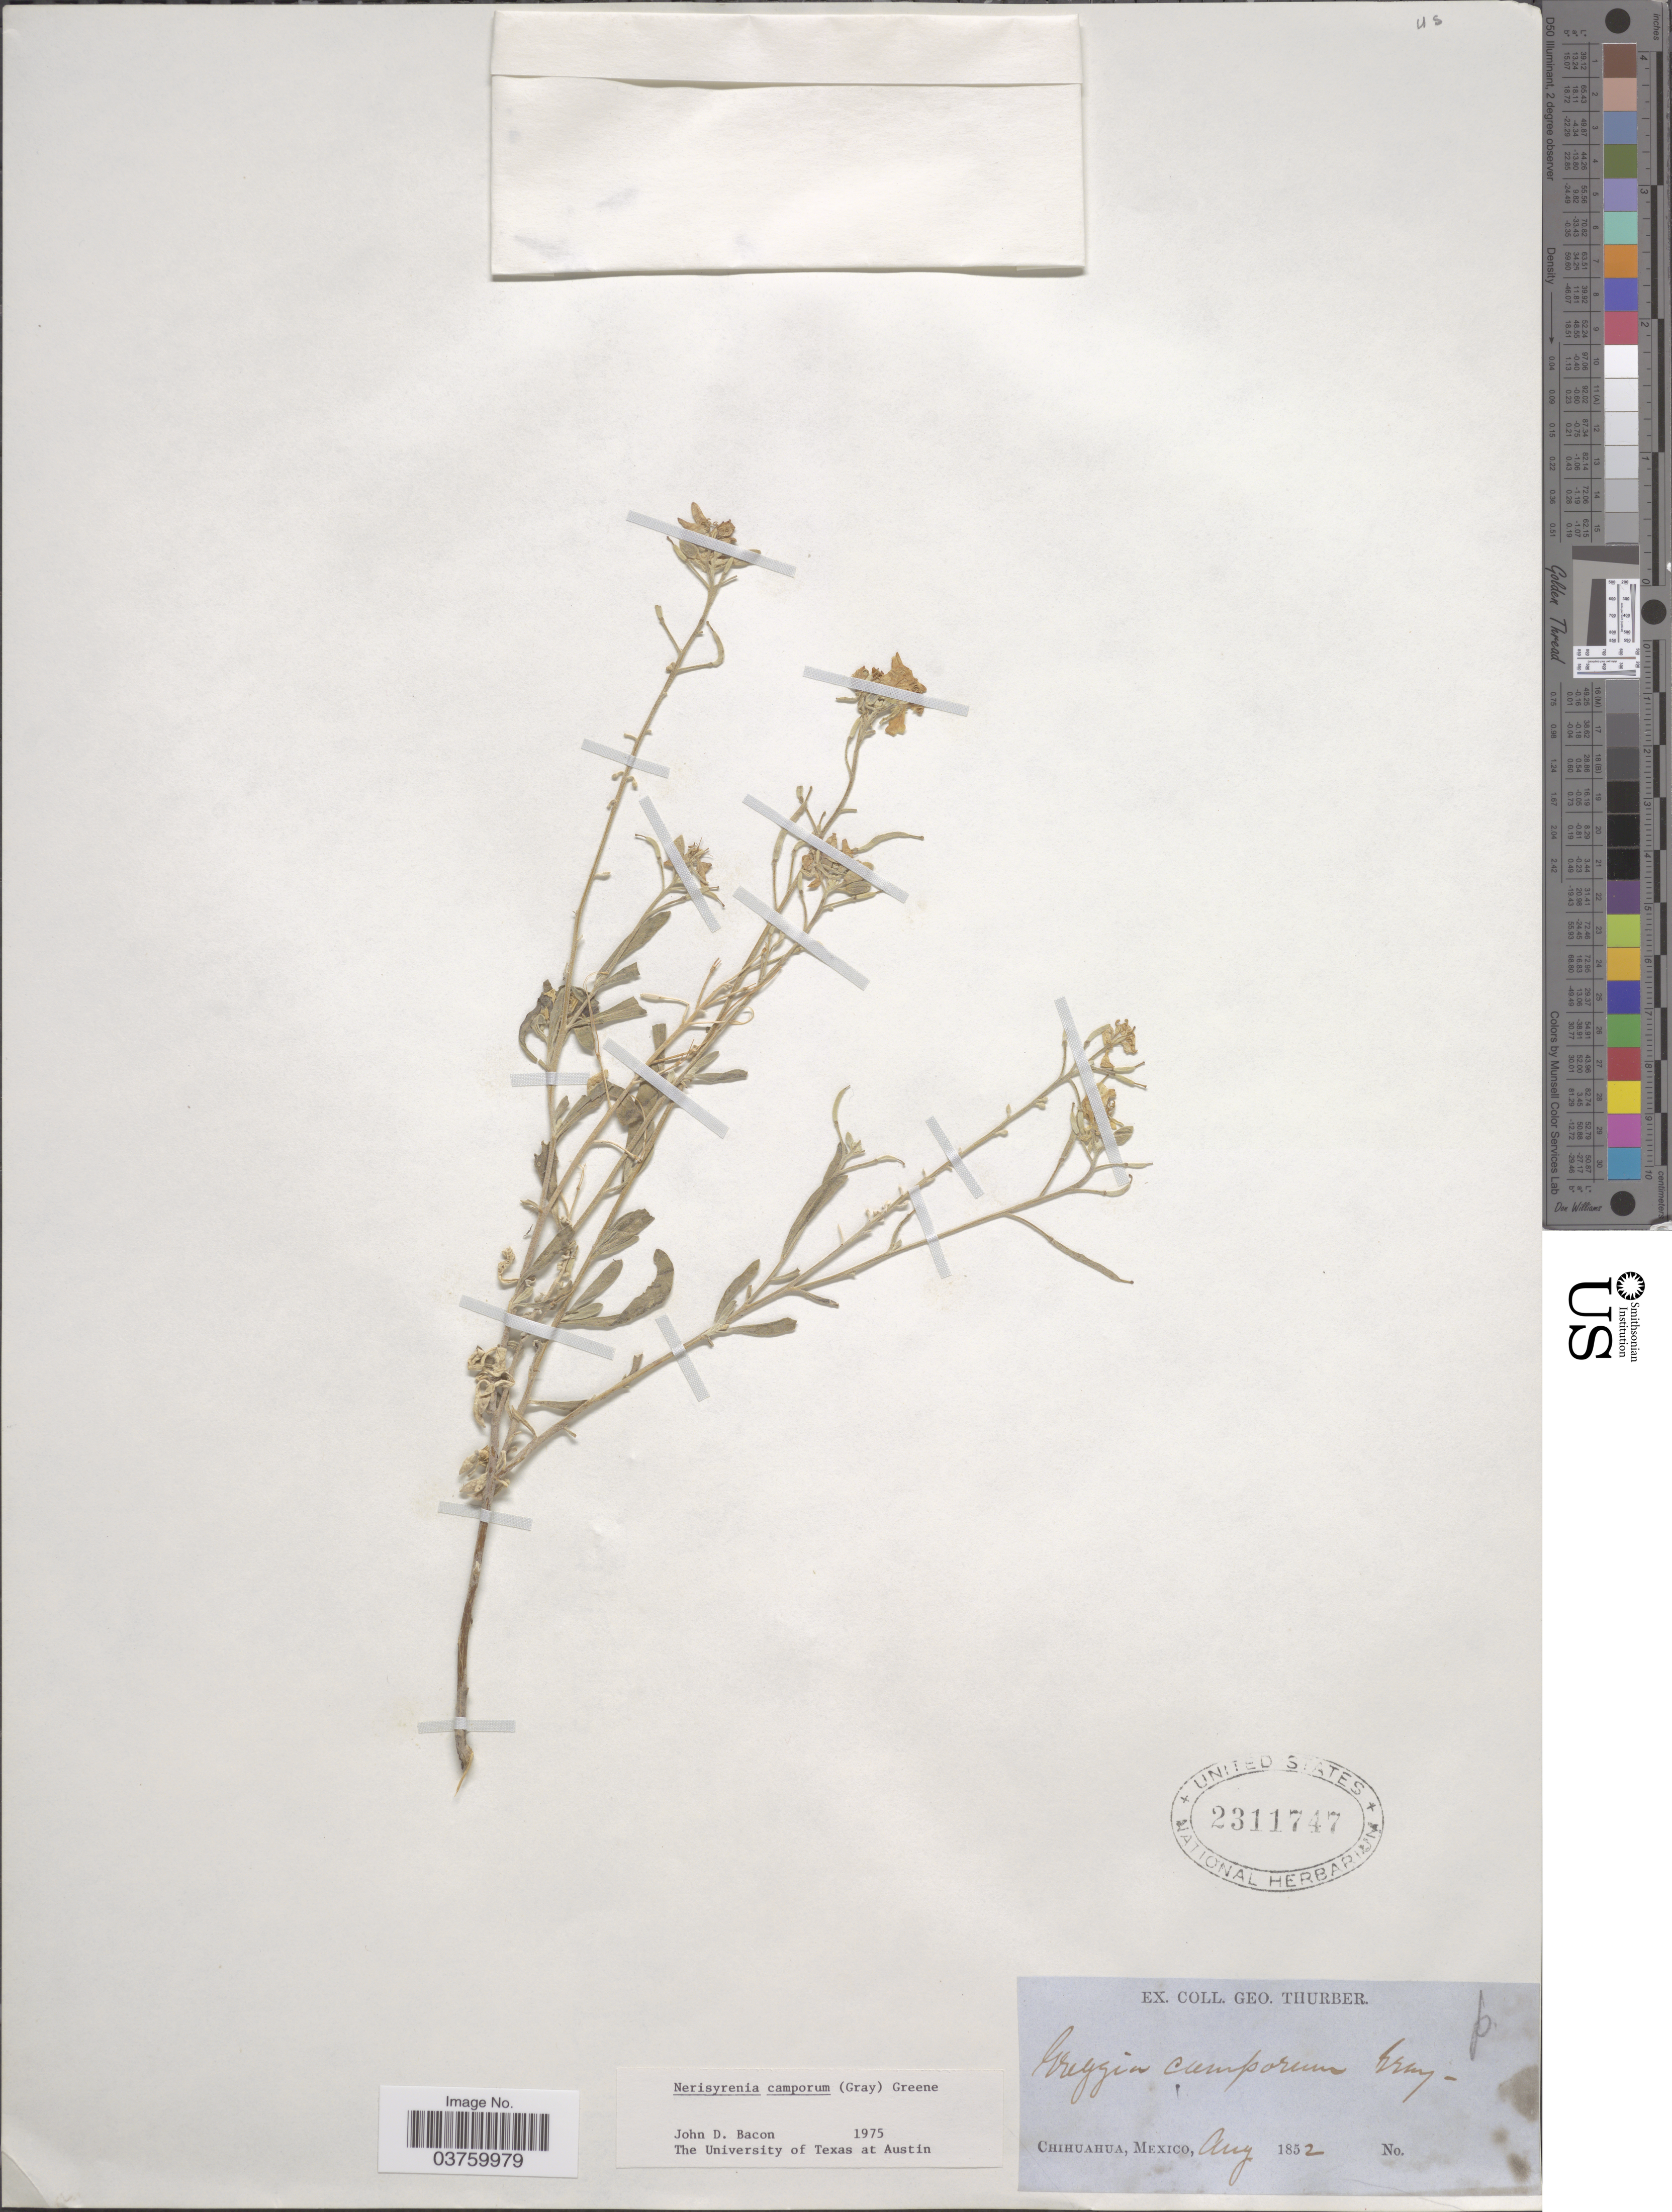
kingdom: Plantae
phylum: Tracheophyta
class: Magnoliopsida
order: Brassicales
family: Brassicaceae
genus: Nerisyrenia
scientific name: Nerisyrenia camporum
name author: (A. Gray) Greene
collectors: ex coll. Geo. Thurber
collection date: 1852-08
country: Mexico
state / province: Chihuahua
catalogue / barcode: US 2311747